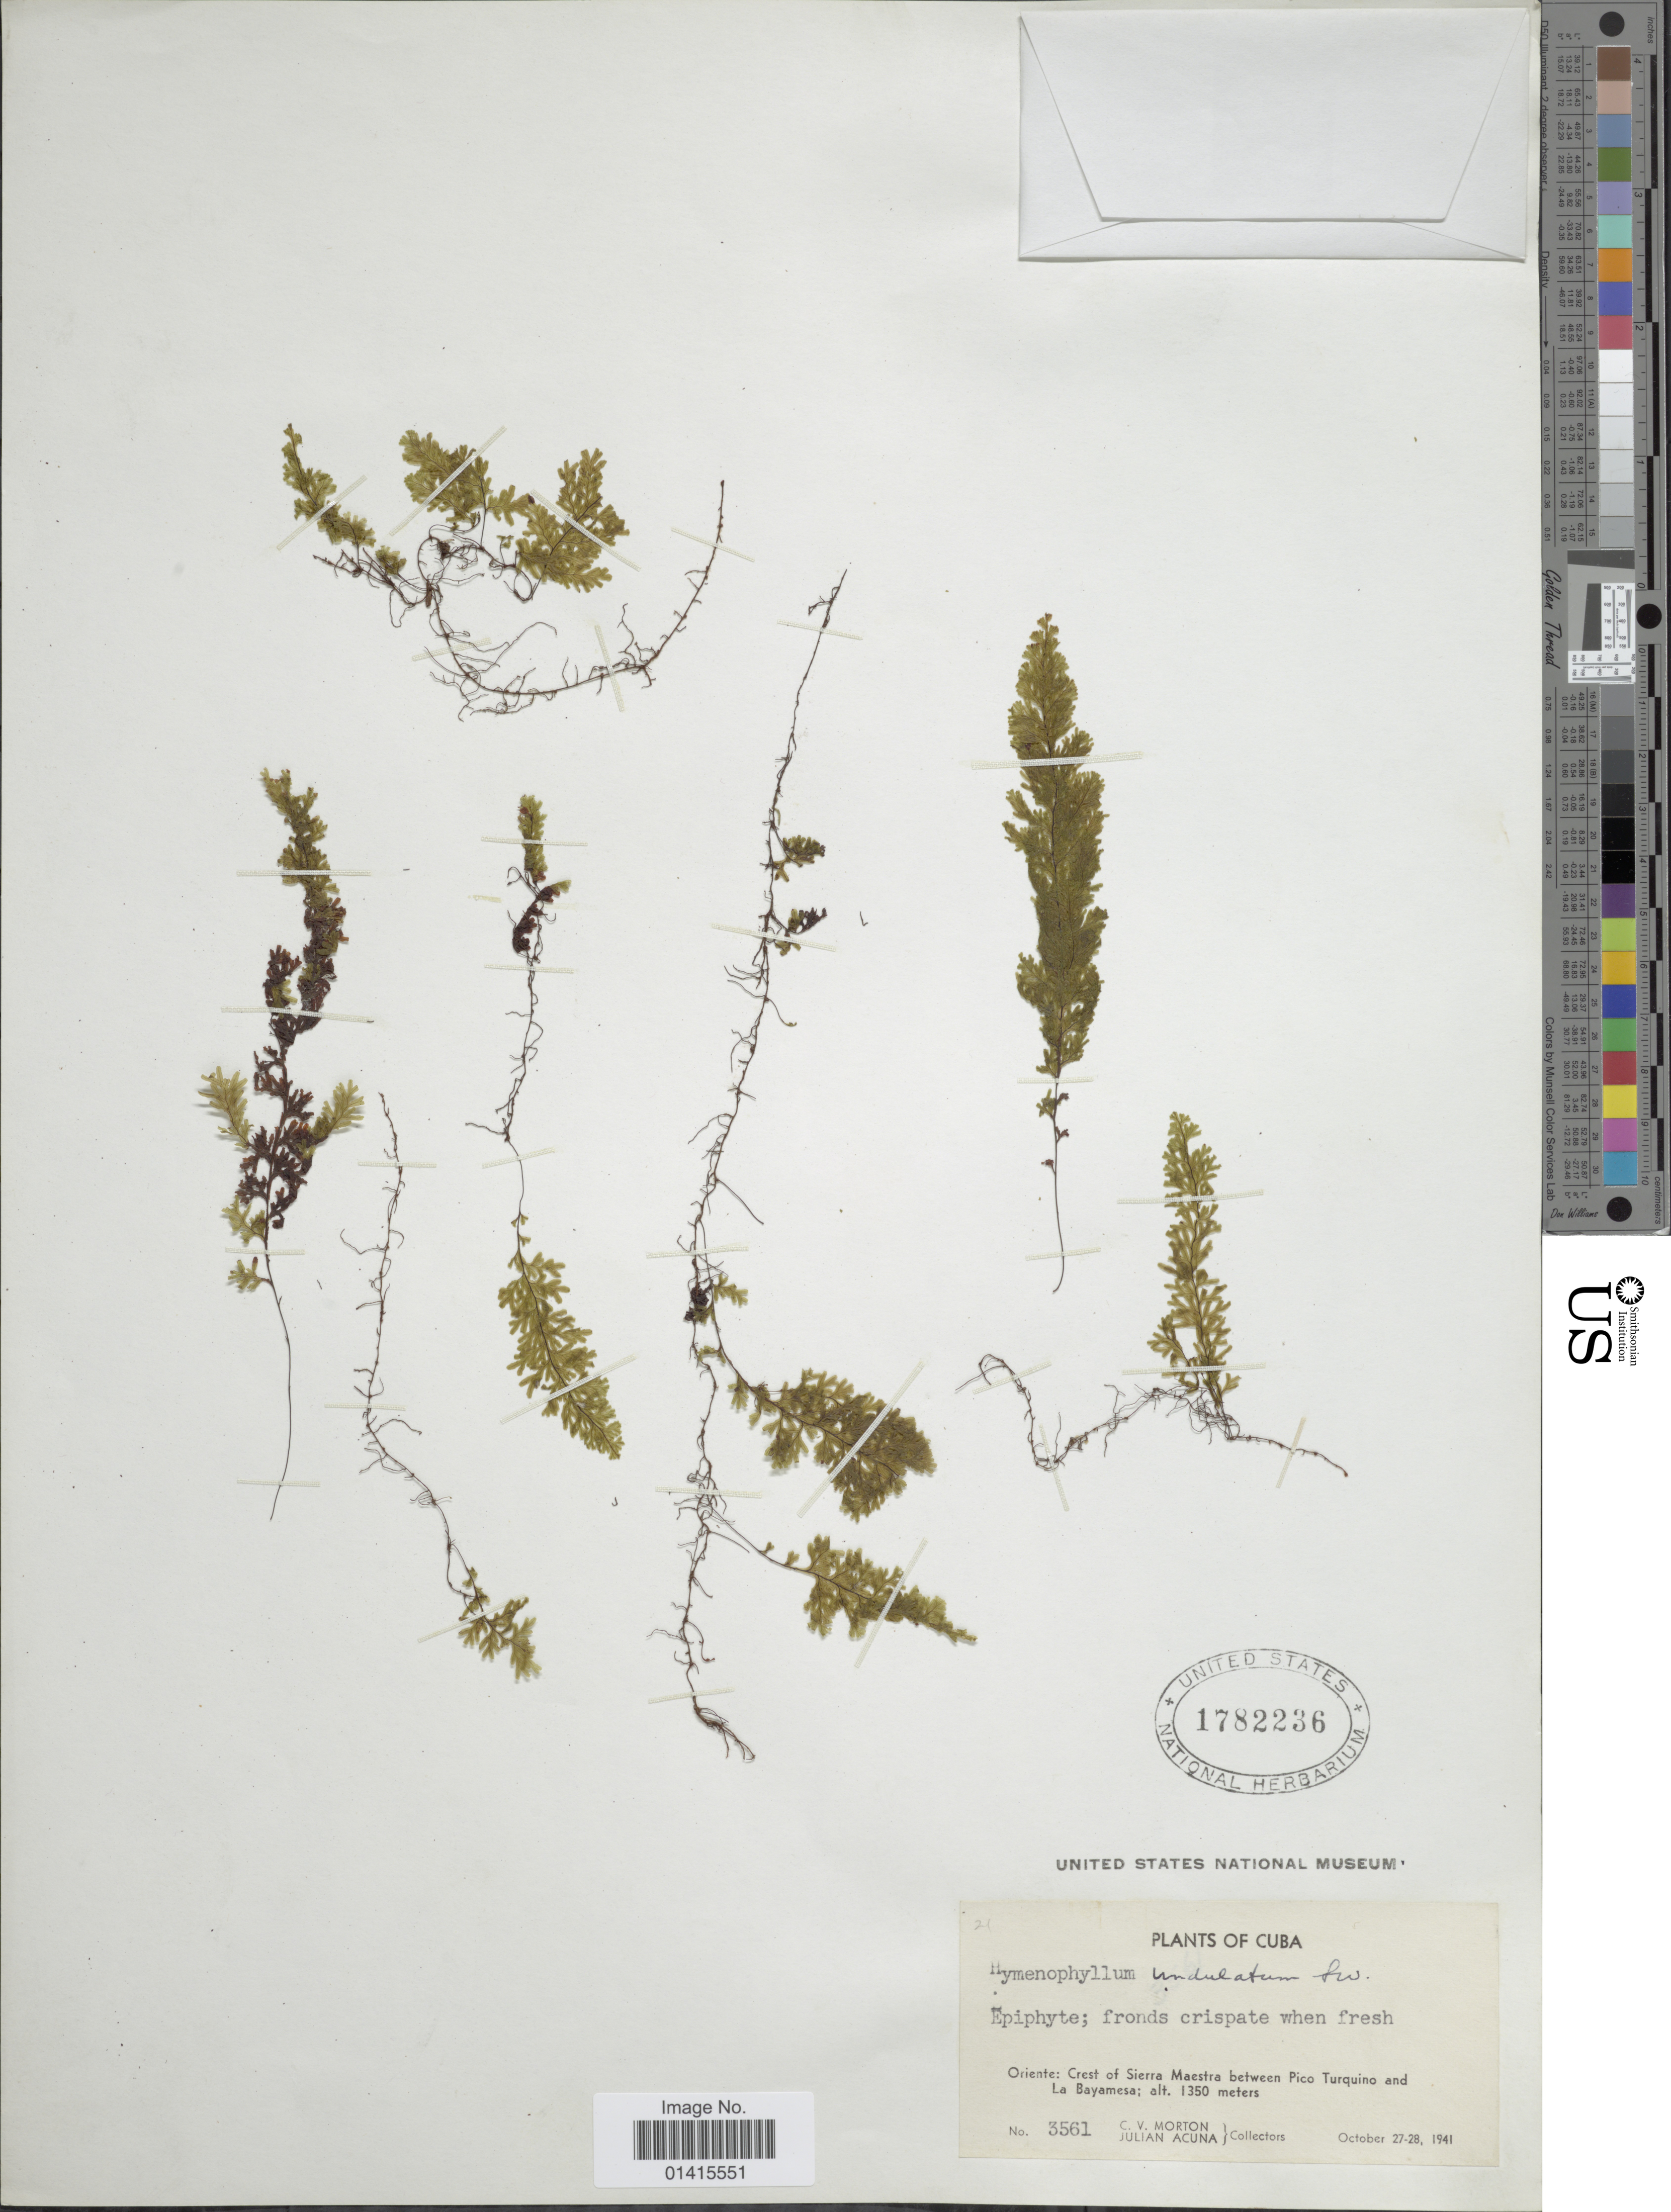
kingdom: Plantae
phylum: Tracheophyta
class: Polypodiopsida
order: Hymenophyllales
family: Hymenophyllaceae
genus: Hymenophyllum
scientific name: Hymenophyllum undulatum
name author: (Sw.) Sw.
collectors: C. V. Morton & J. B. Acuña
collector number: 3561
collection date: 1941-10-27/1941-10-28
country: Cuba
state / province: Oriente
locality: Oriente: Crest of Sierra Maestra between Pico Turquino and La Bayamesa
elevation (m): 1350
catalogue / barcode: US 1782236